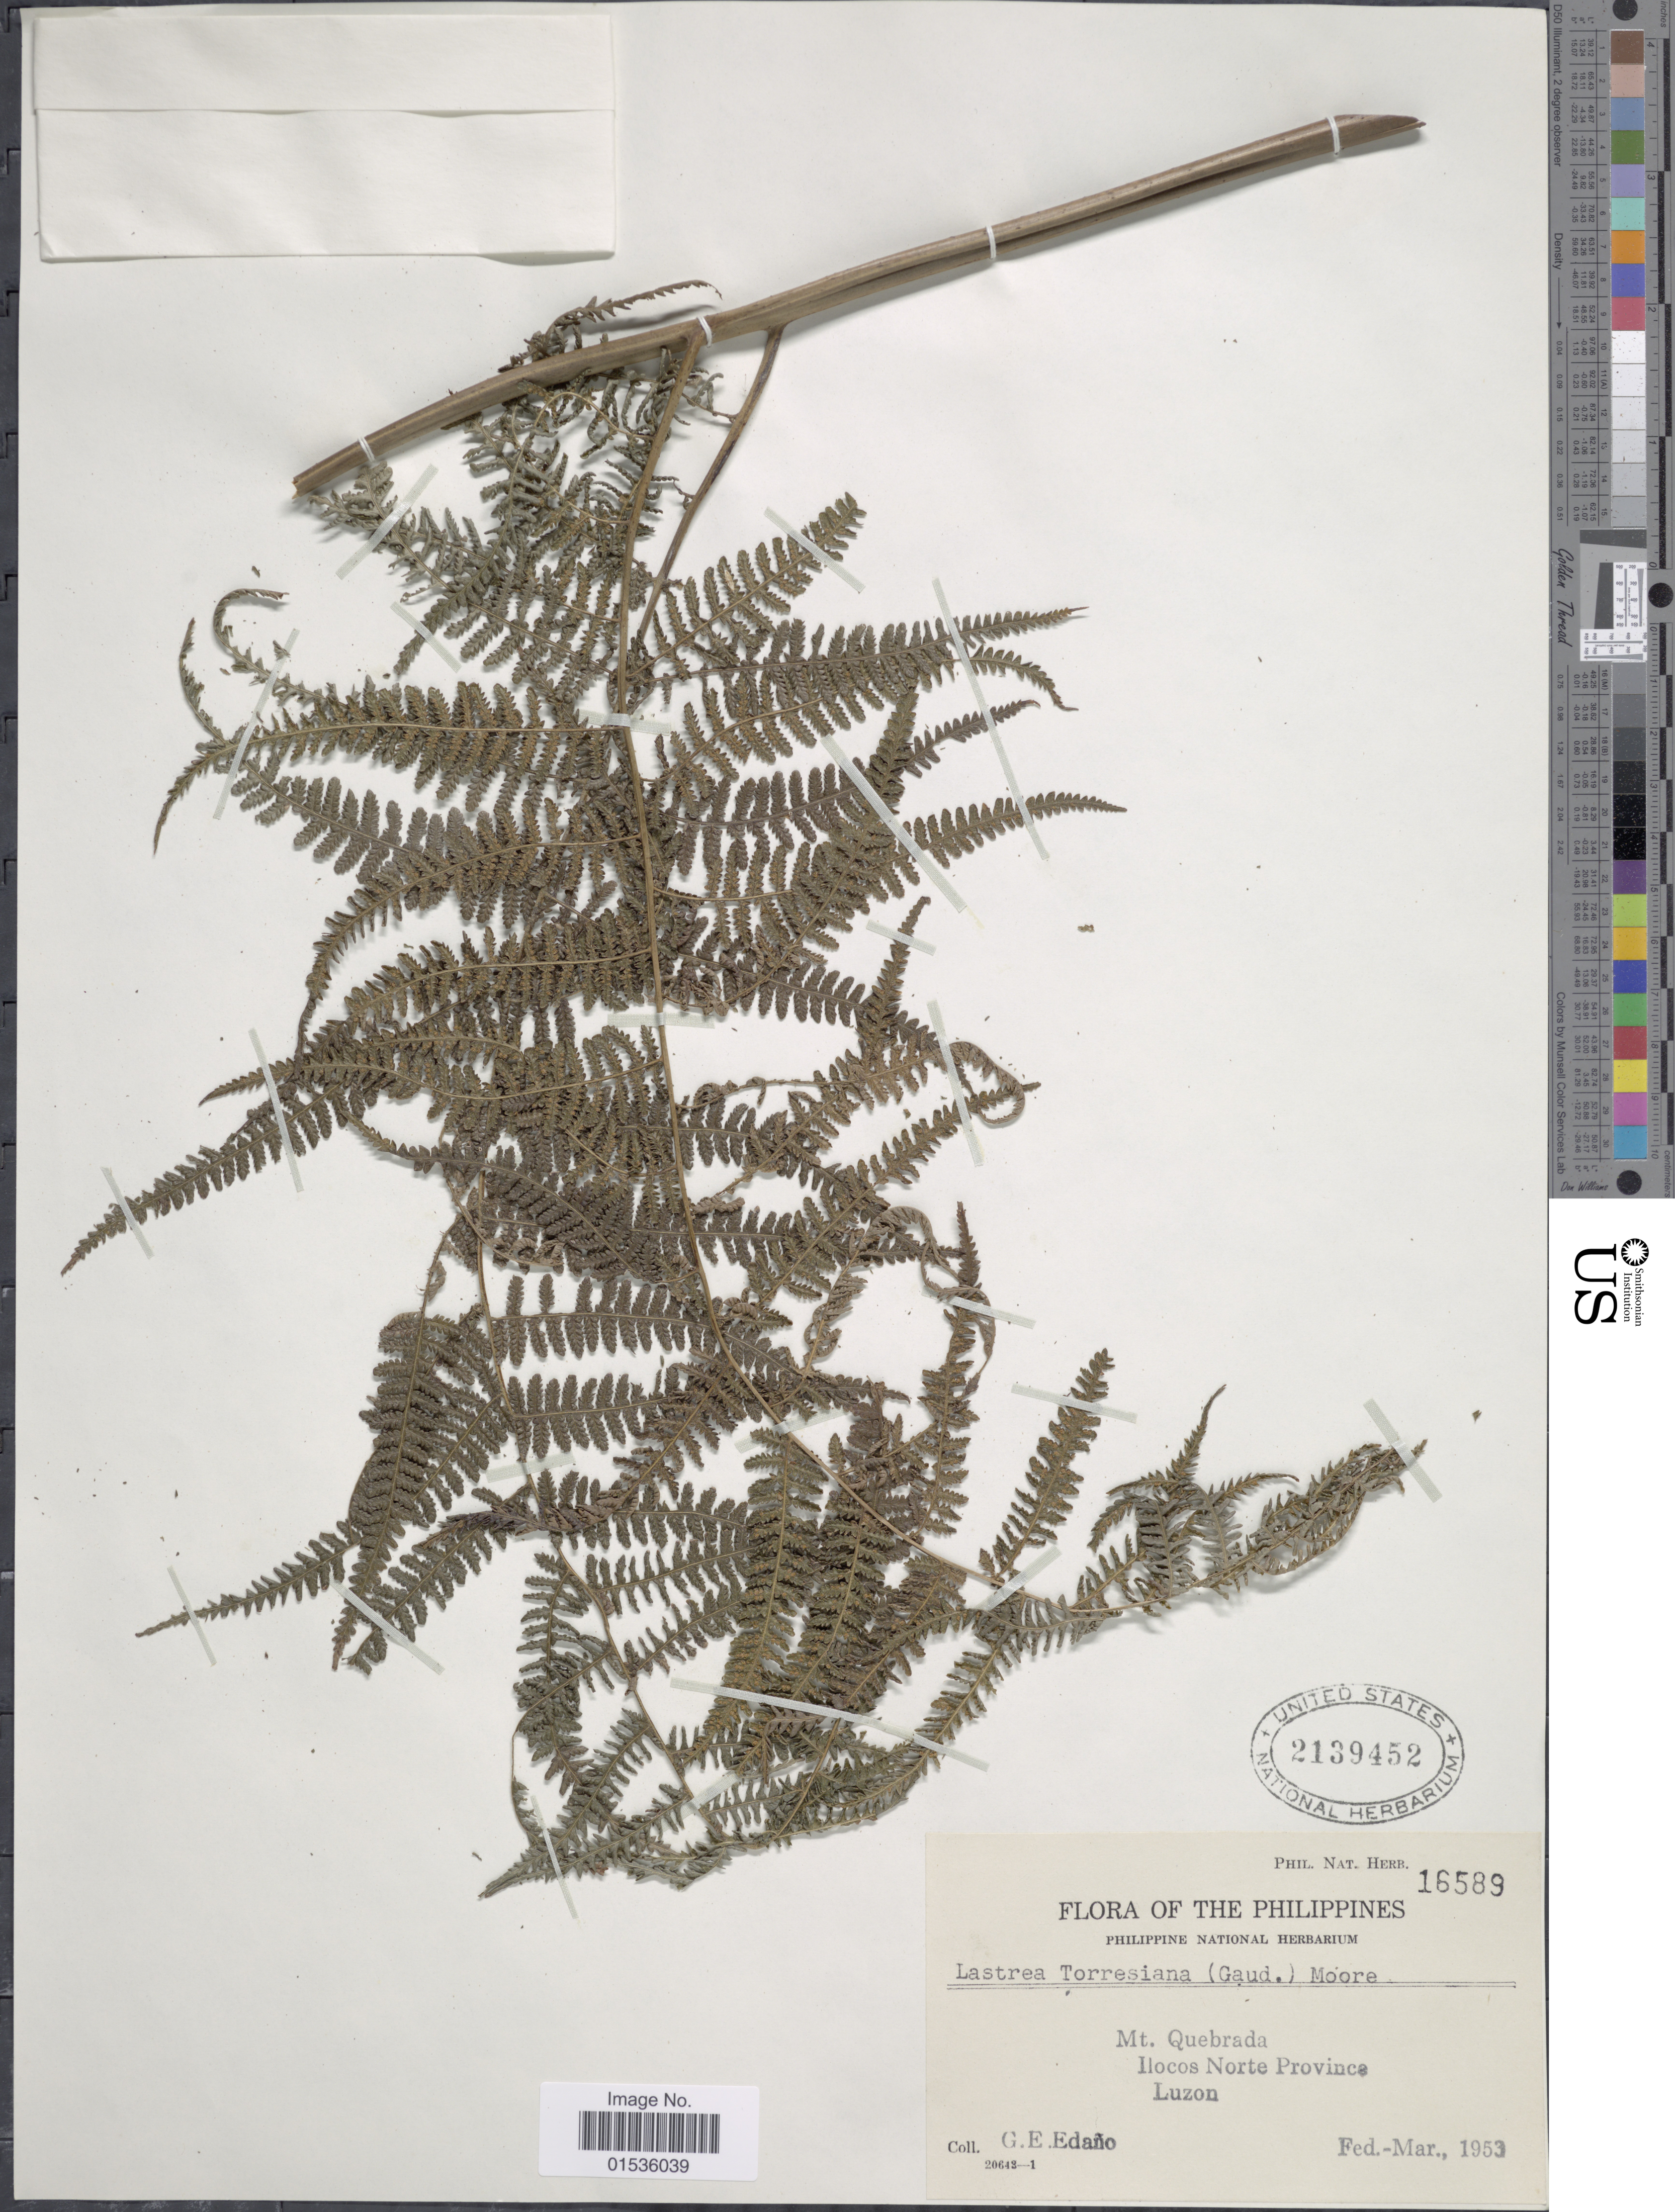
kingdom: Plantae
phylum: Tracheophyta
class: Polypodiopsida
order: Polypodiales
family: Thelypteridaceae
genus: Macrothelypteris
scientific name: Macrothelypteris torresiana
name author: (Gaudich.) Ching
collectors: G. E. Edaño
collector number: Phil. Nat. Herb.16589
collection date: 1953-02/1953-03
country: Philippines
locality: Philippines, Mt. Quebrada, Ilocos Norte Province, Luzon.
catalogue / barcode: US 2139452